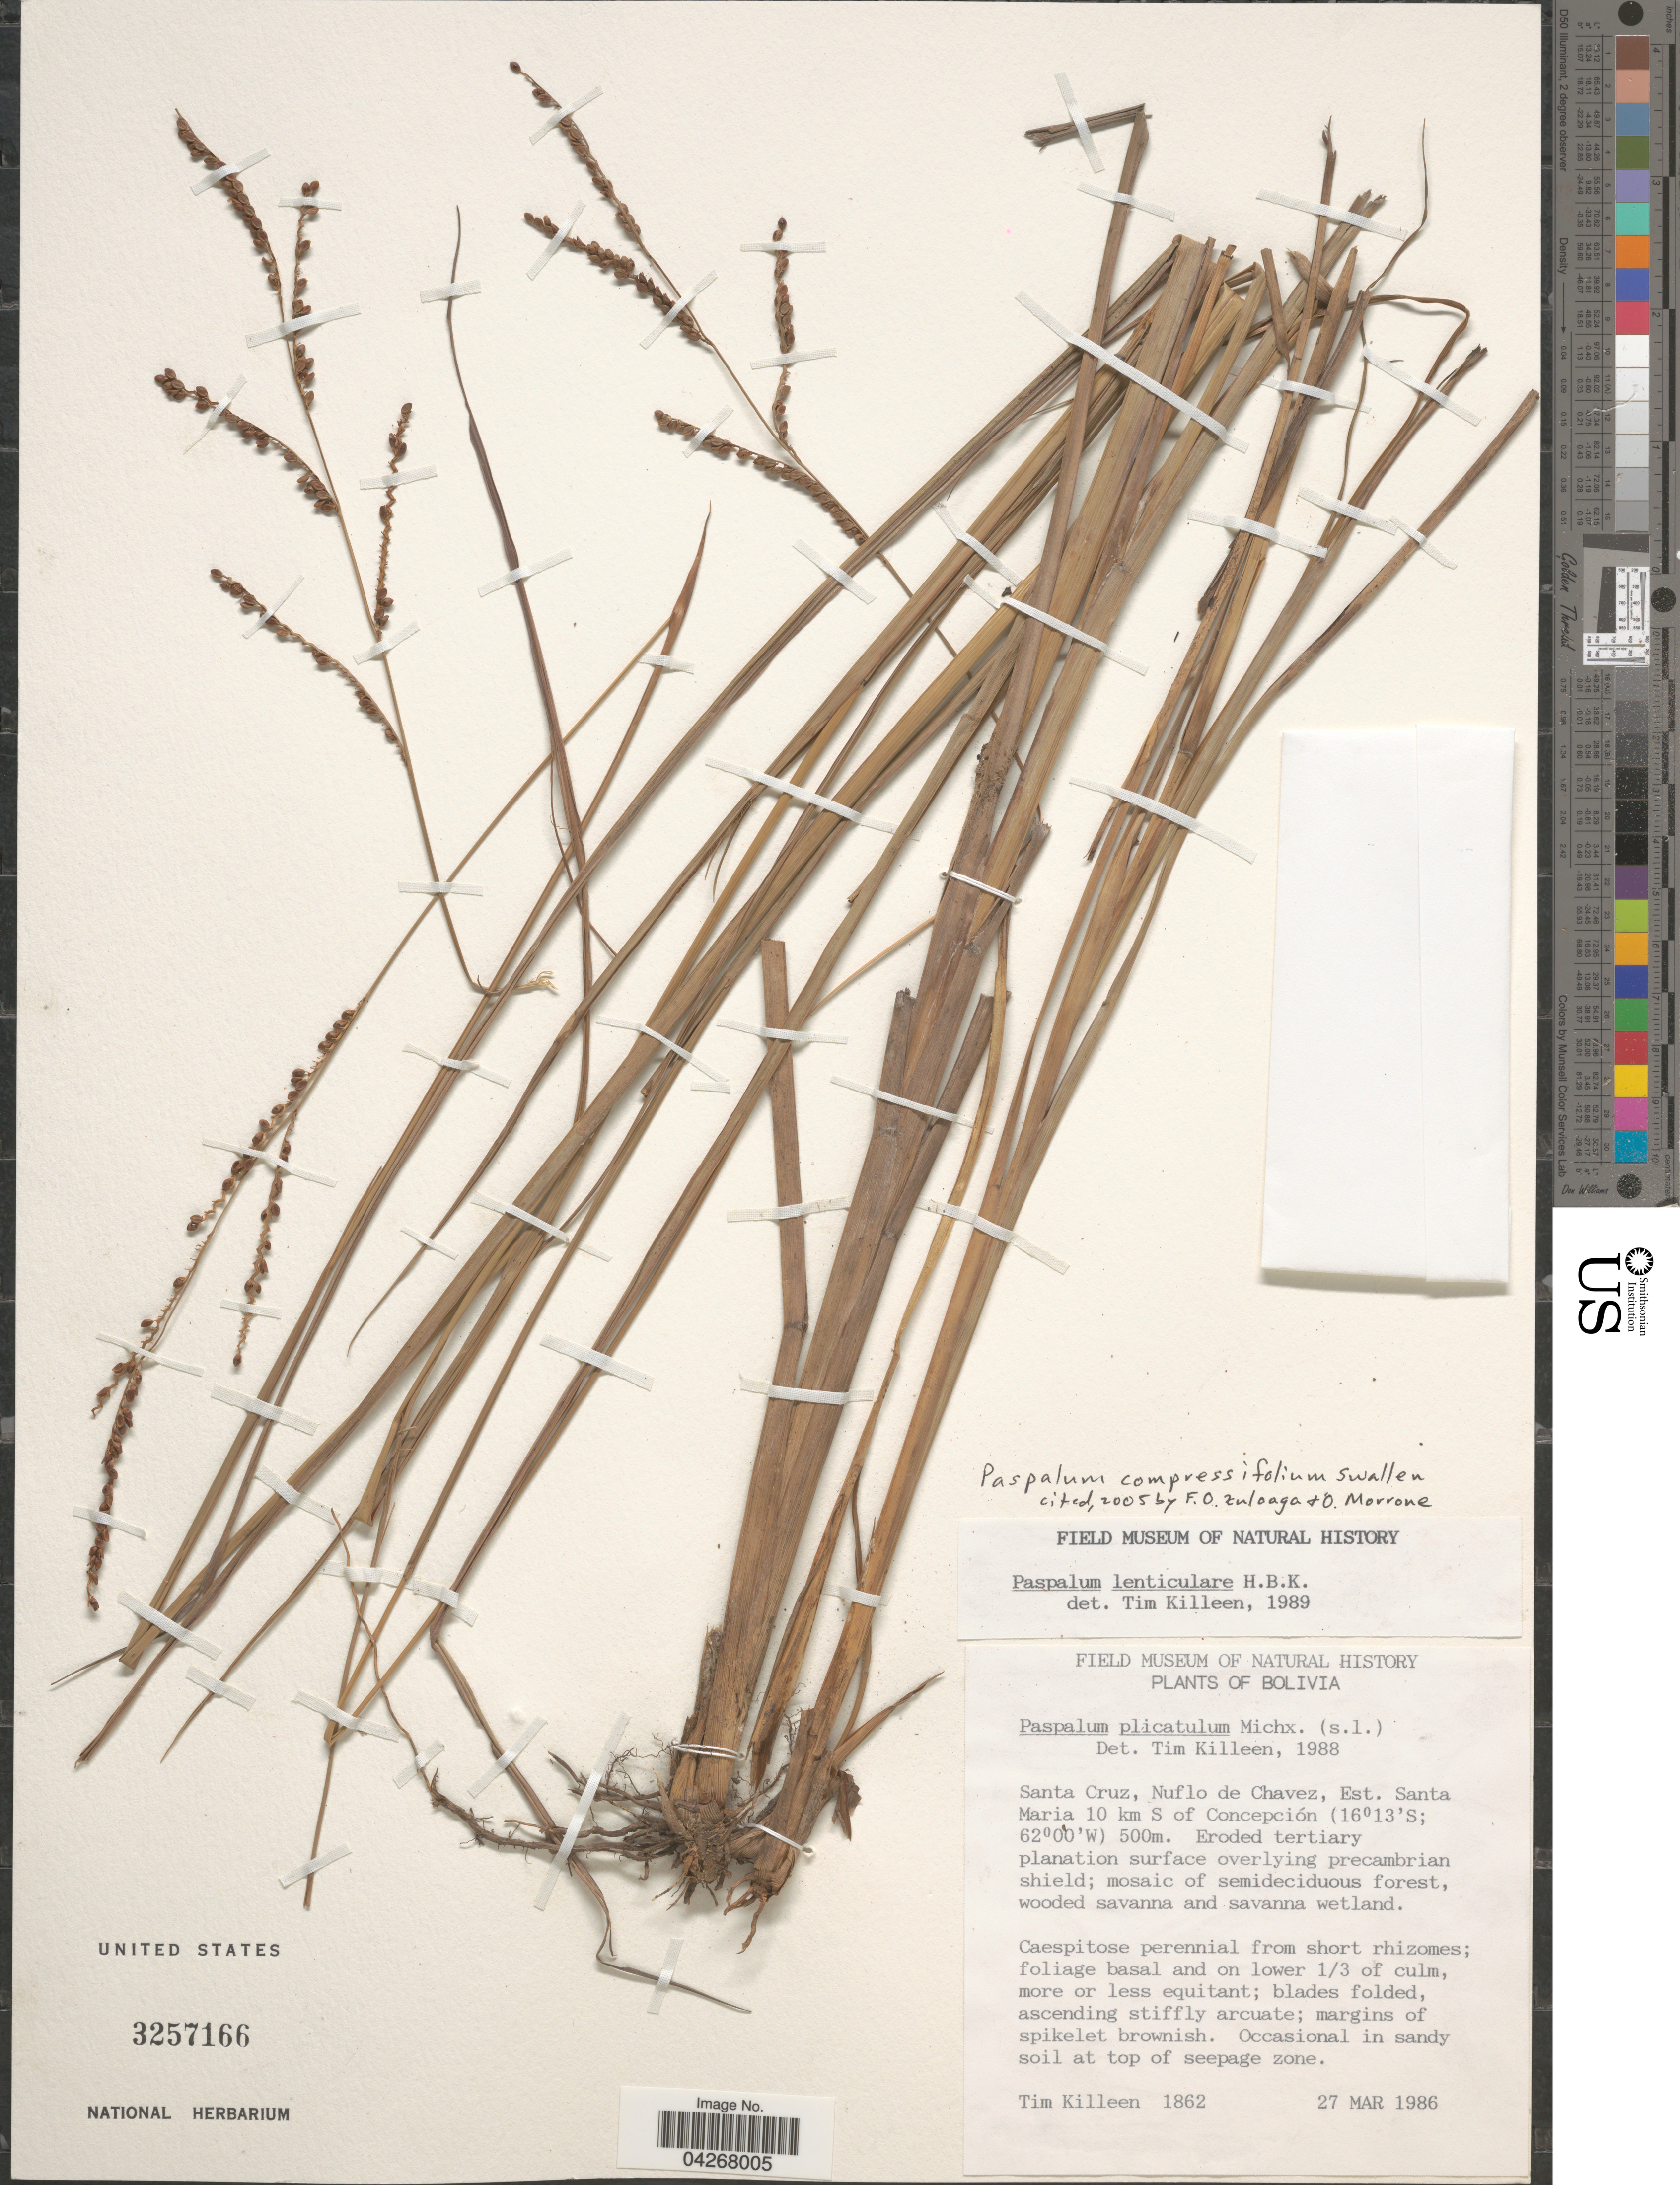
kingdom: Plantae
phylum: Tracheophyta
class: Liliopsida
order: Poales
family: Poaceae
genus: Paspalum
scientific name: Paspalum compressifolium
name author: Swallen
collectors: T. J. Killeen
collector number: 1862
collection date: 1986-03-27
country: Argentina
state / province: Santa Cruz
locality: Nuflo de Chavez, Est. Santa Maria 10 km S of Concepción.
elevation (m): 500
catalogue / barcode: US 3257166